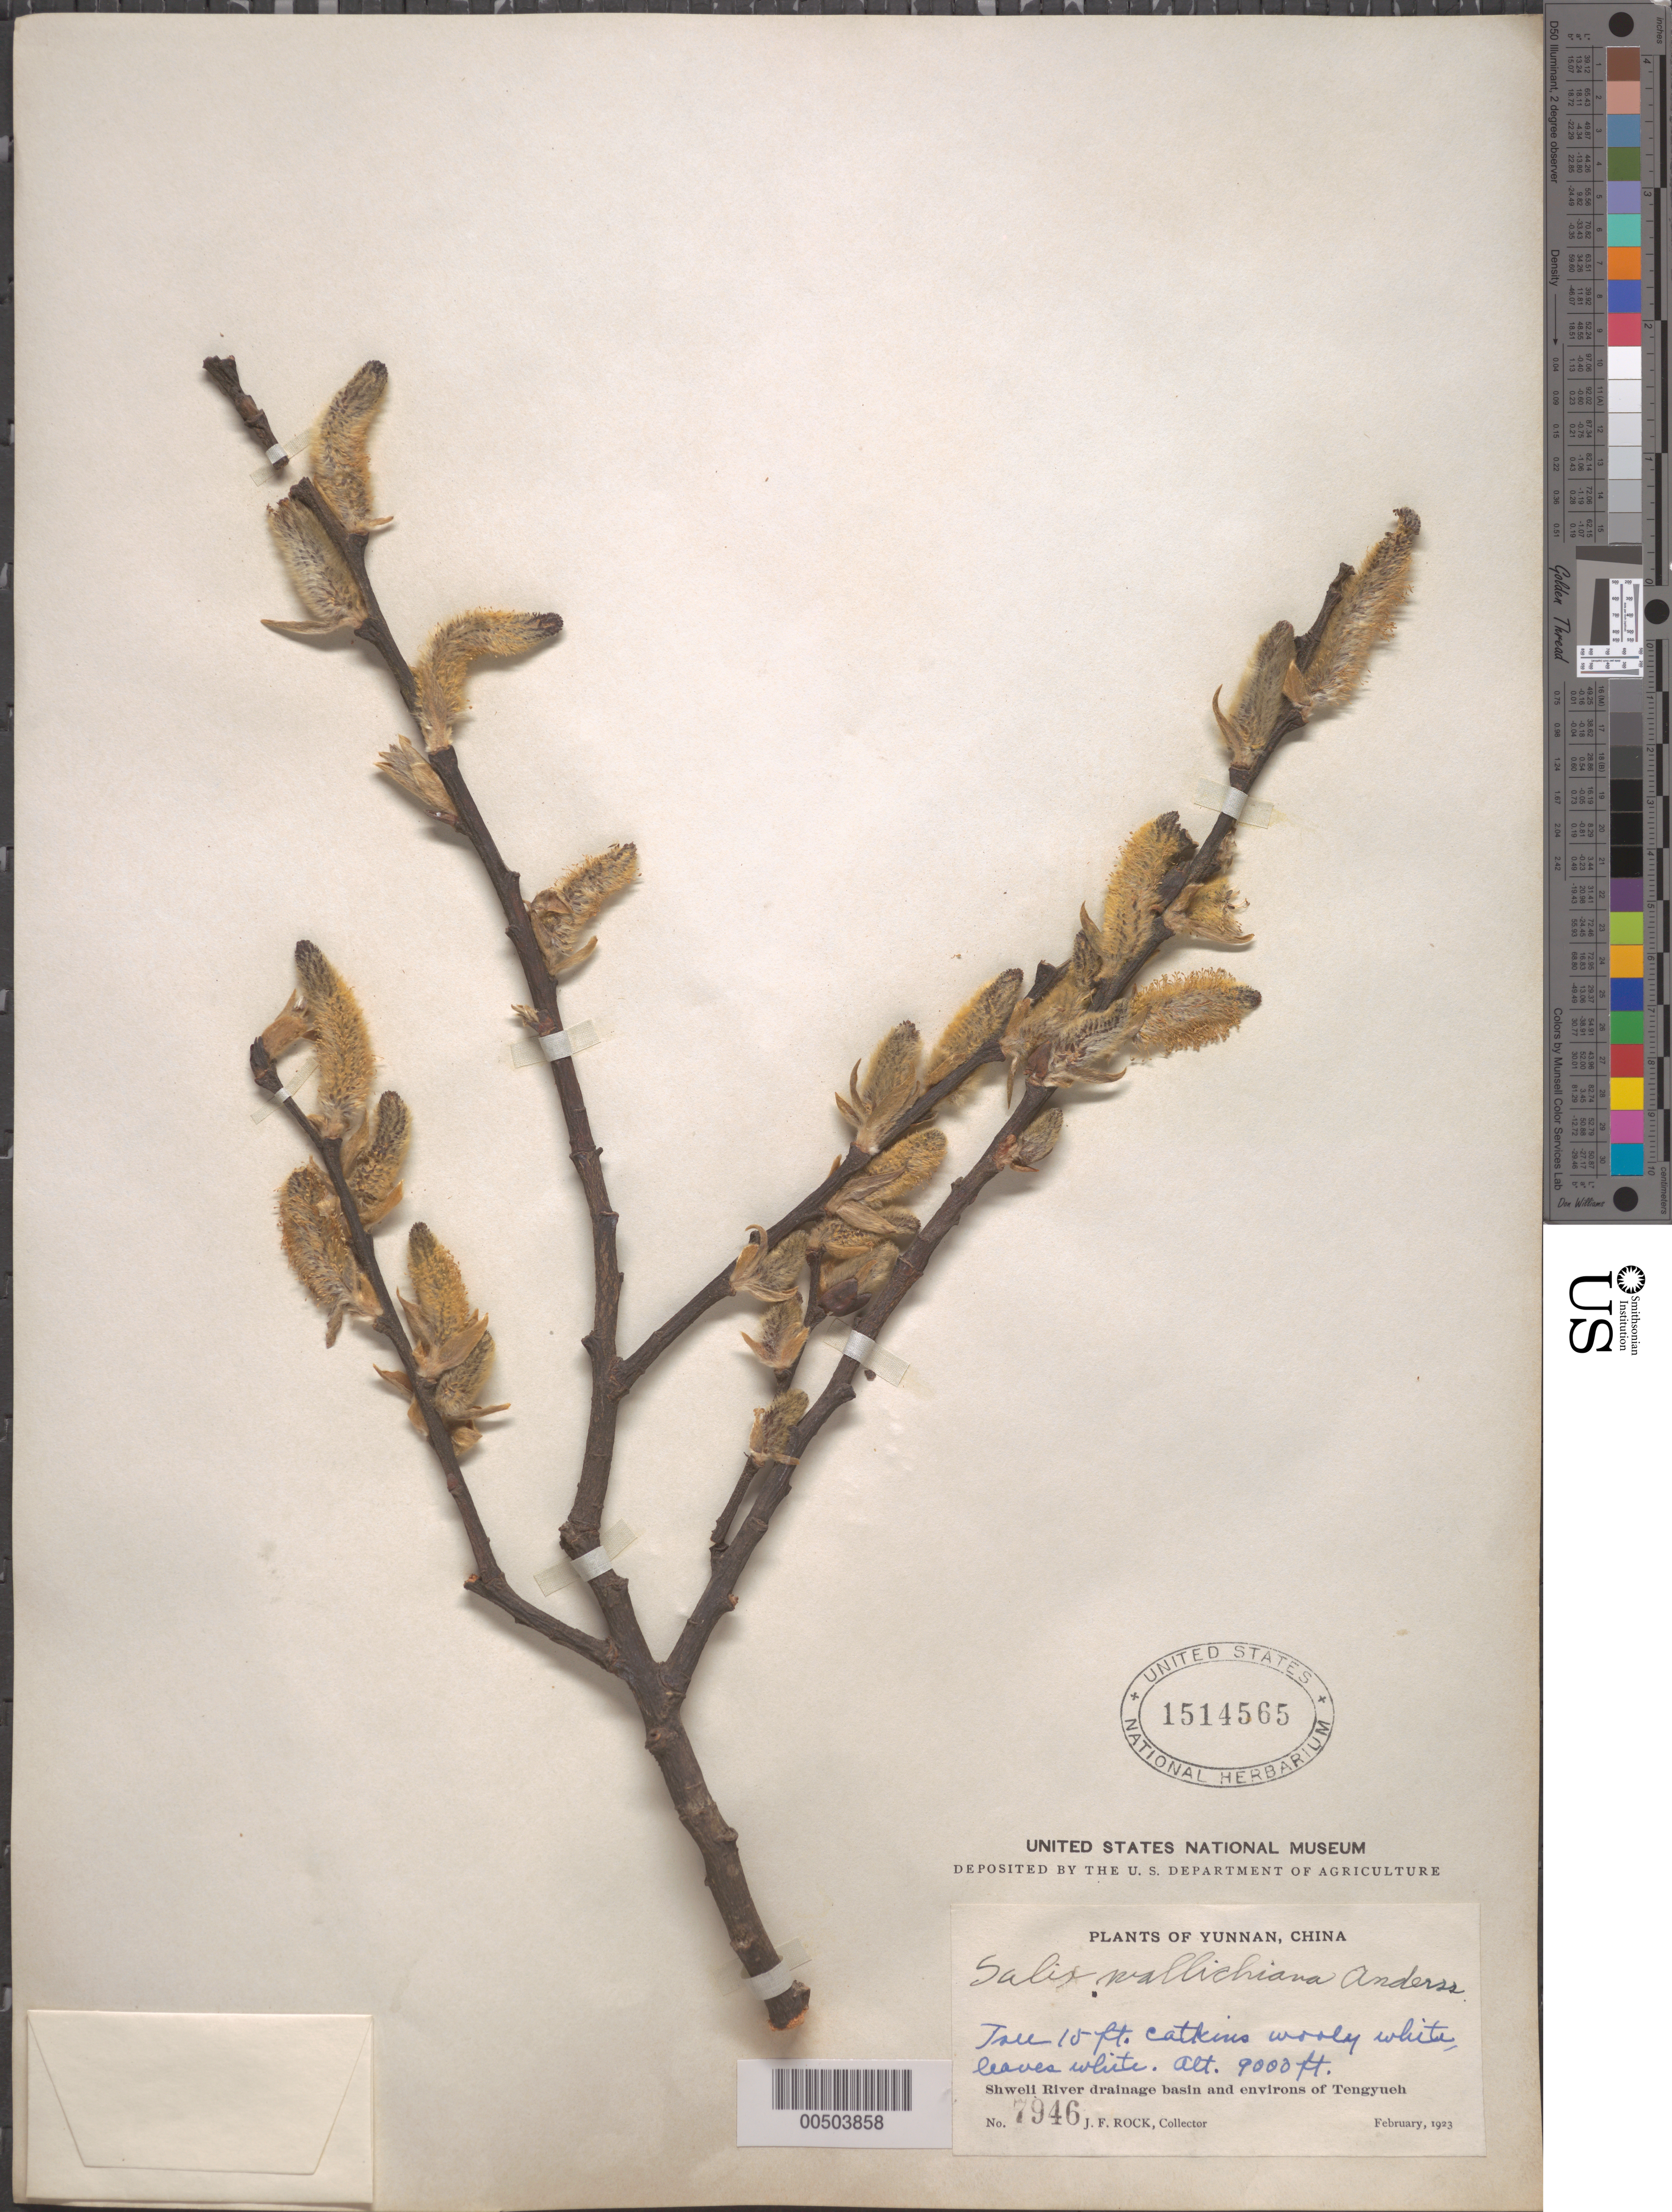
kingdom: Plantae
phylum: Tracheophyta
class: Magnoliopsida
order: Malpighiales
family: Salicaceae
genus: Salix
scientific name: Salix wallichiana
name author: Andersson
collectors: J. F. Rock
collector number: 7949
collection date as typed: Feb 1923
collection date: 1923-02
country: China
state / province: Yunnan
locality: Shweli River drainage basin and environs of Tengyueh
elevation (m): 2743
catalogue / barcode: US 1514565